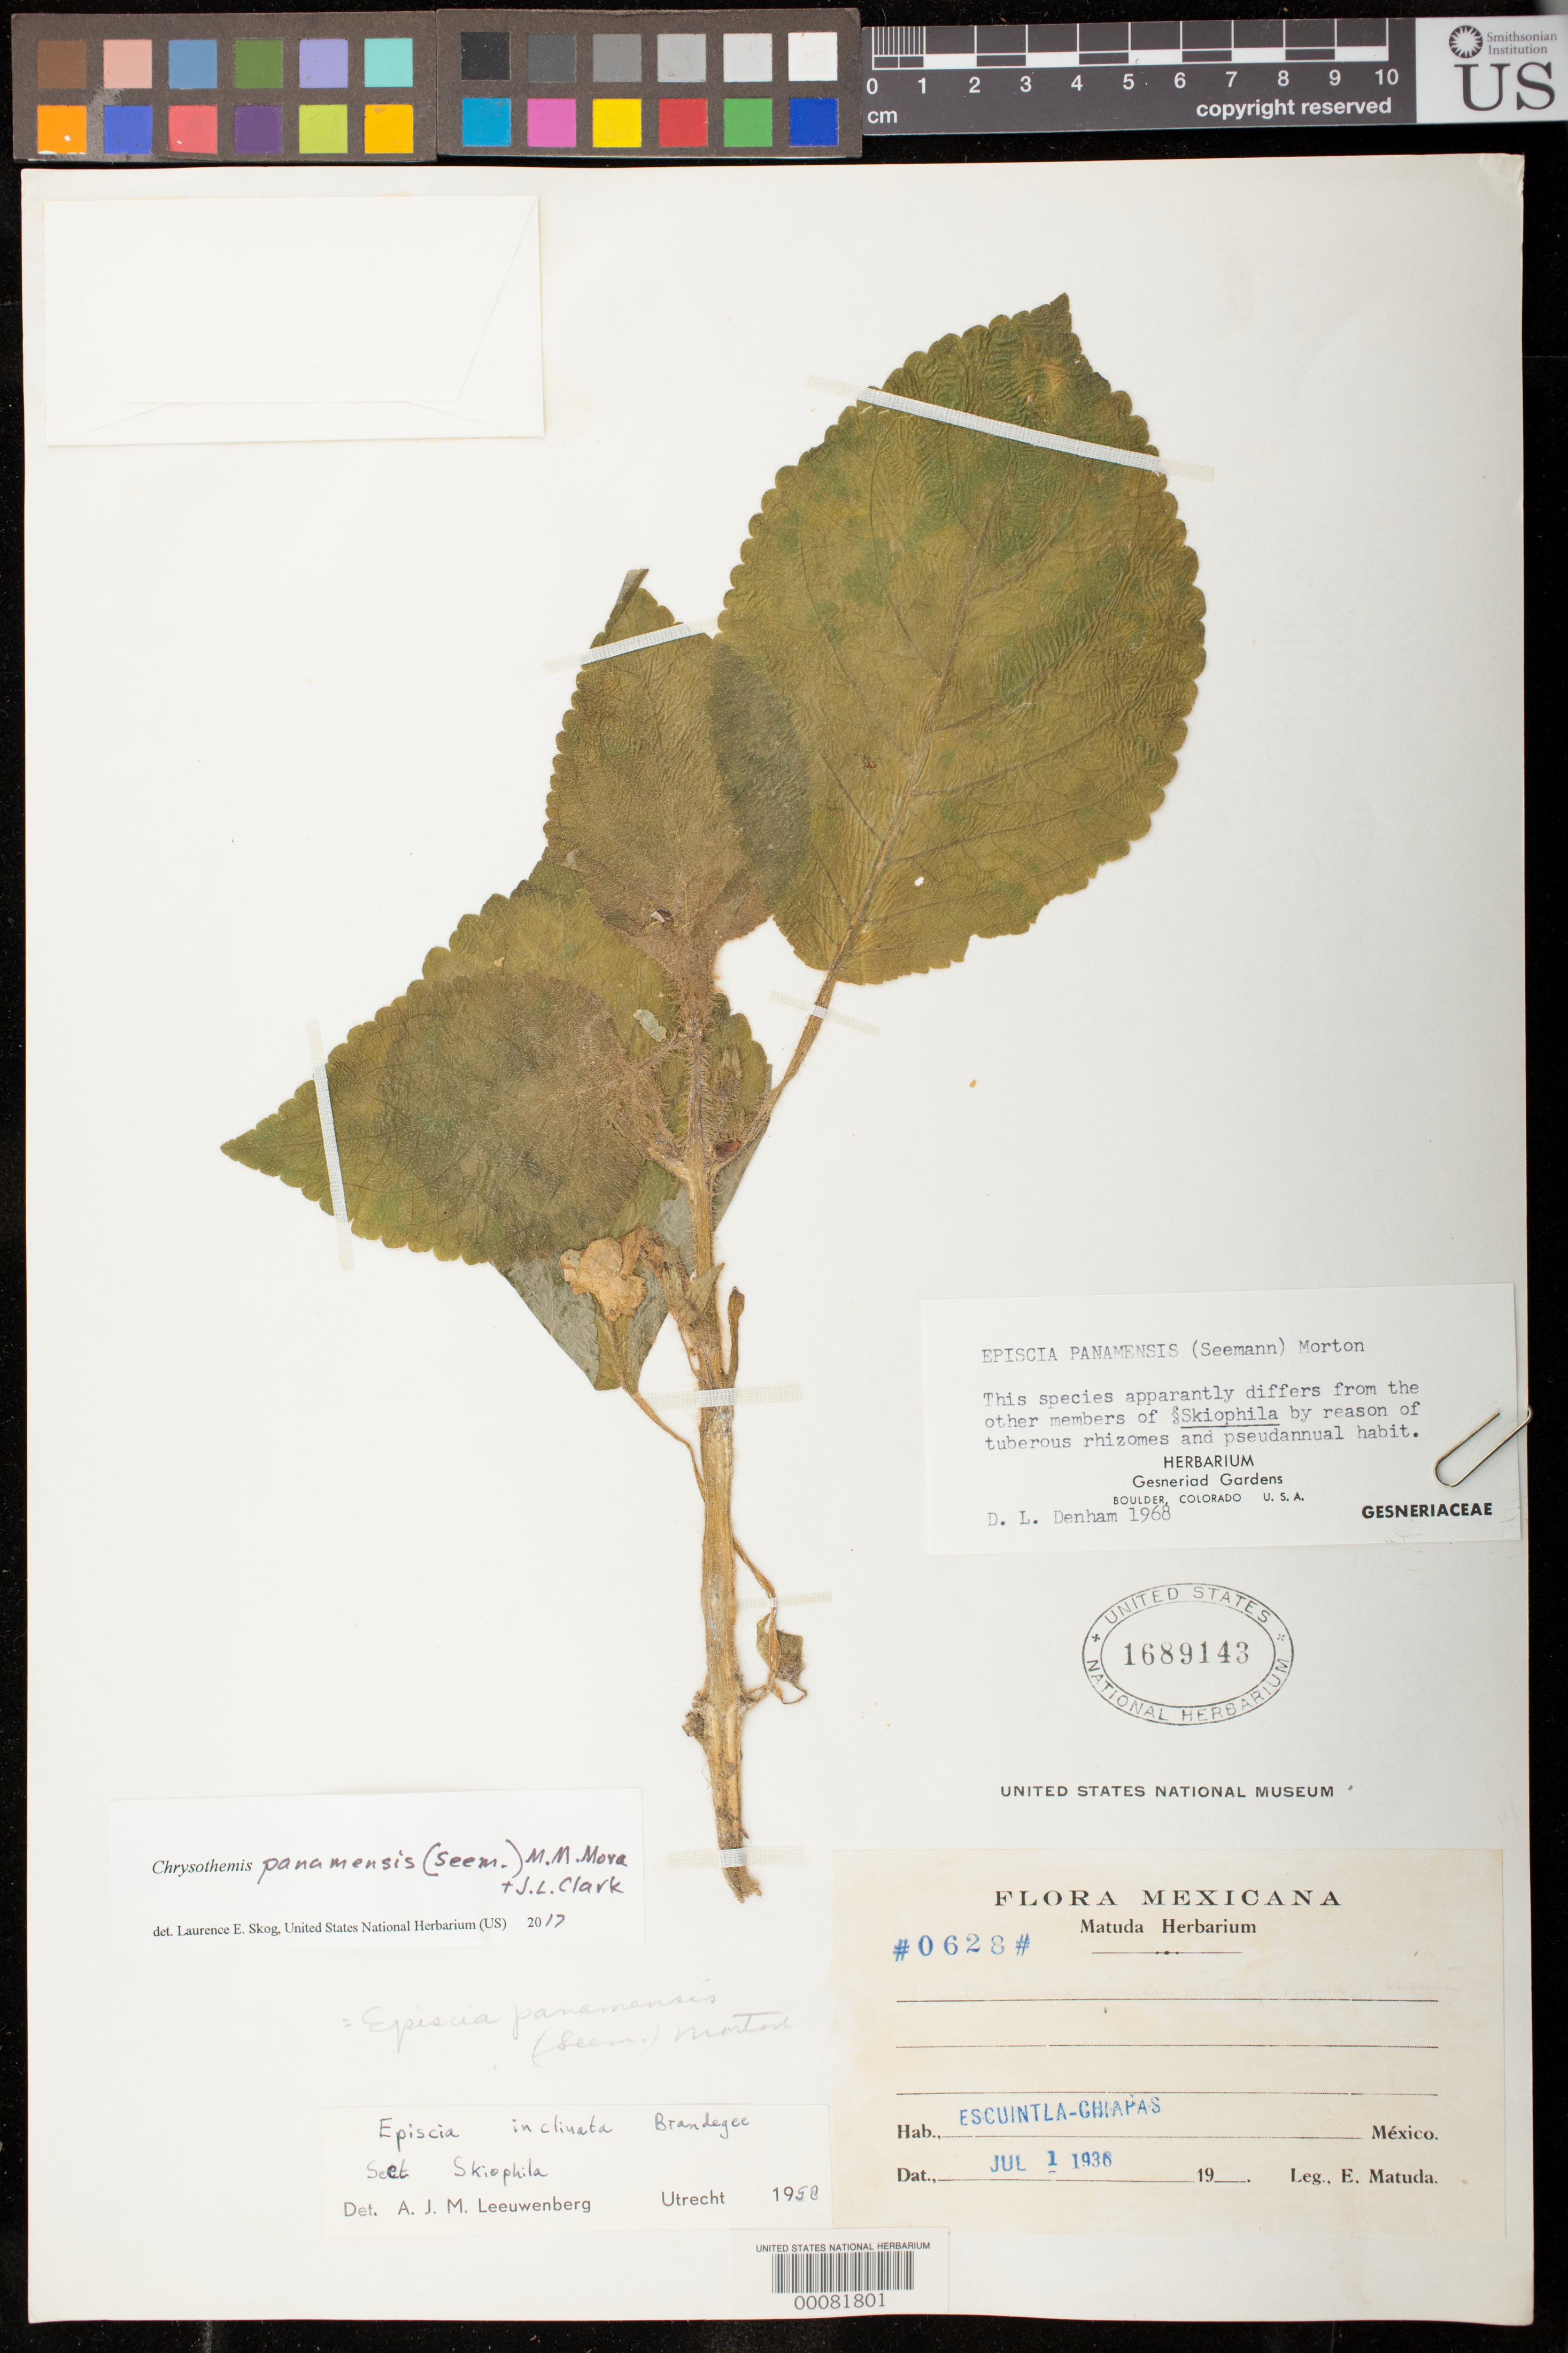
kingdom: Plantae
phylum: Tracheophyta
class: Magnoliopsida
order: Lamiales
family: Gesneriaceae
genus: Chrysothemis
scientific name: Chrysothemis panamensis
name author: (Seem.) M.M. Mora & J.L. Clark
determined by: Skog, Laurence E.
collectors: E. Matuda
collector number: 628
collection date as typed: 01 Jul 1936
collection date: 1936-07-01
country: Mexico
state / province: Chiapas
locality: Escuintla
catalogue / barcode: US 1689143